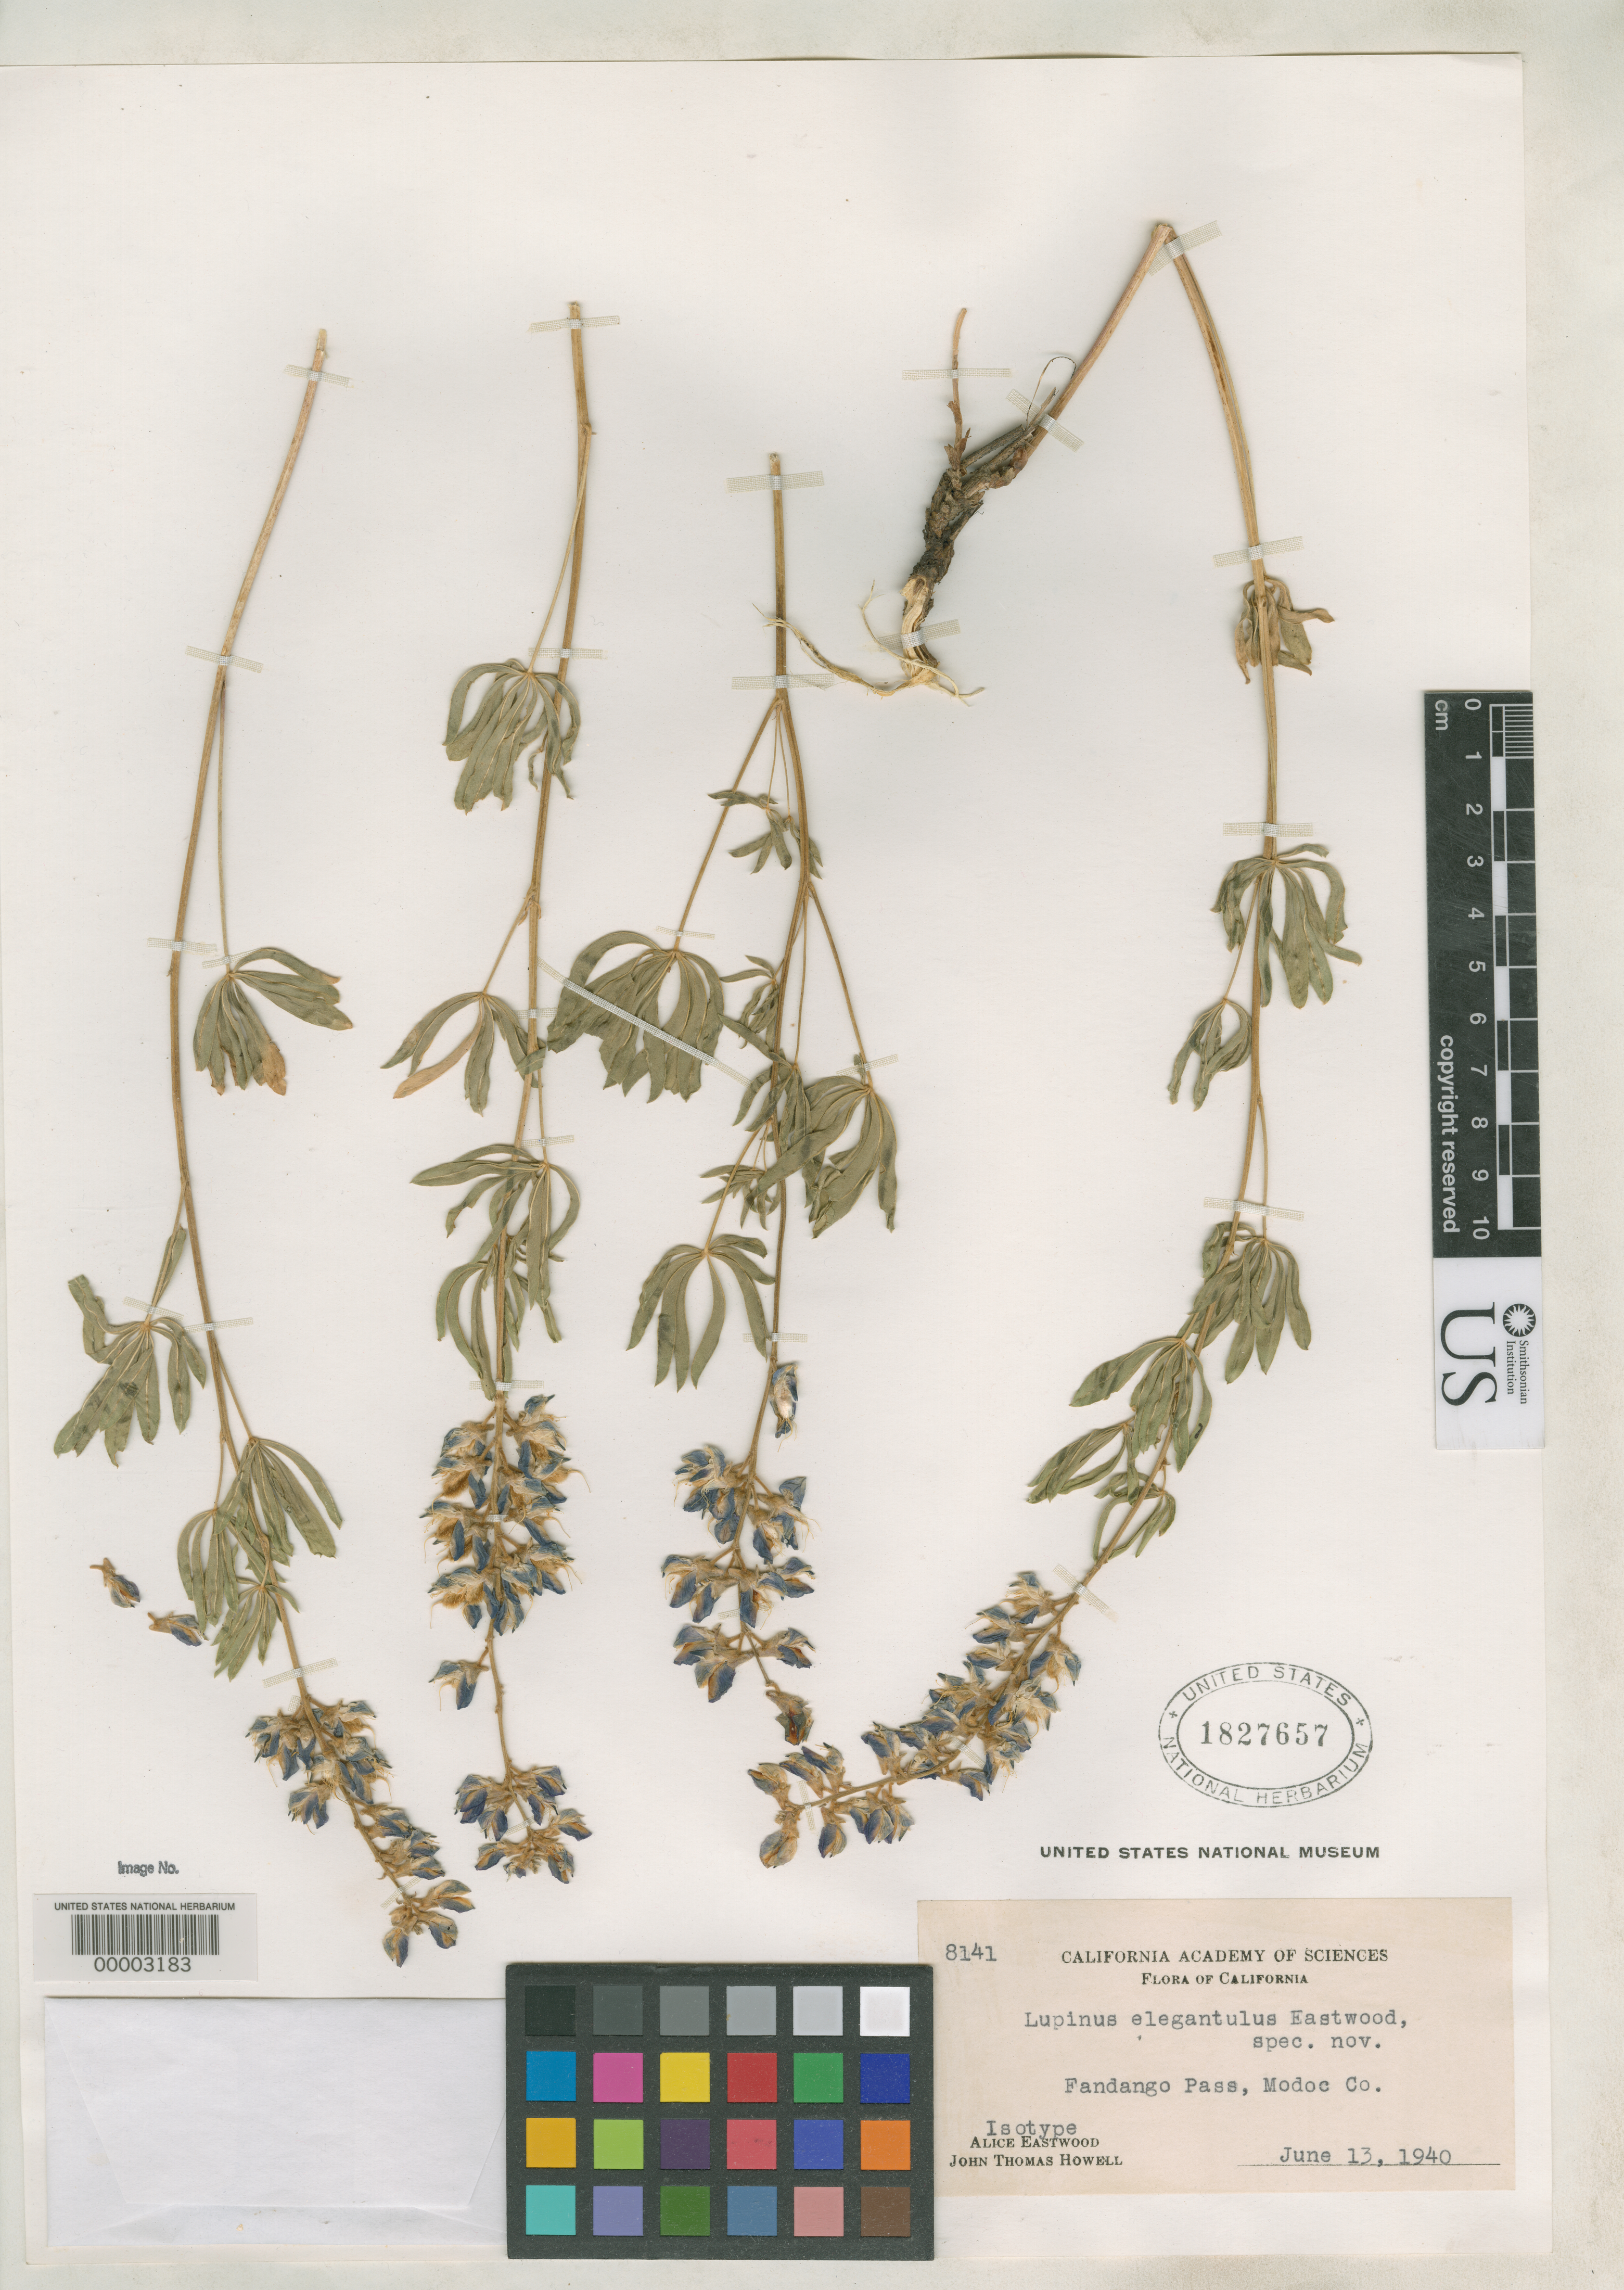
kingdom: Plantae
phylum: Tracheophyta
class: Magnoliopsida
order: Fabales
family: Fabaceae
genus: Lupinus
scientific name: Lupinus elegantulus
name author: Eastw.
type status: Isotype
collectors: A. Eastwood & J. T. Howell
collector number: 8141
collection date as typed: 13 Jun 1940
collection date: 1940-06-13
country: United States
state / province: California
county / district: Modoc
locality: Fandango Pass.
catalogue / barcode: US 1827657